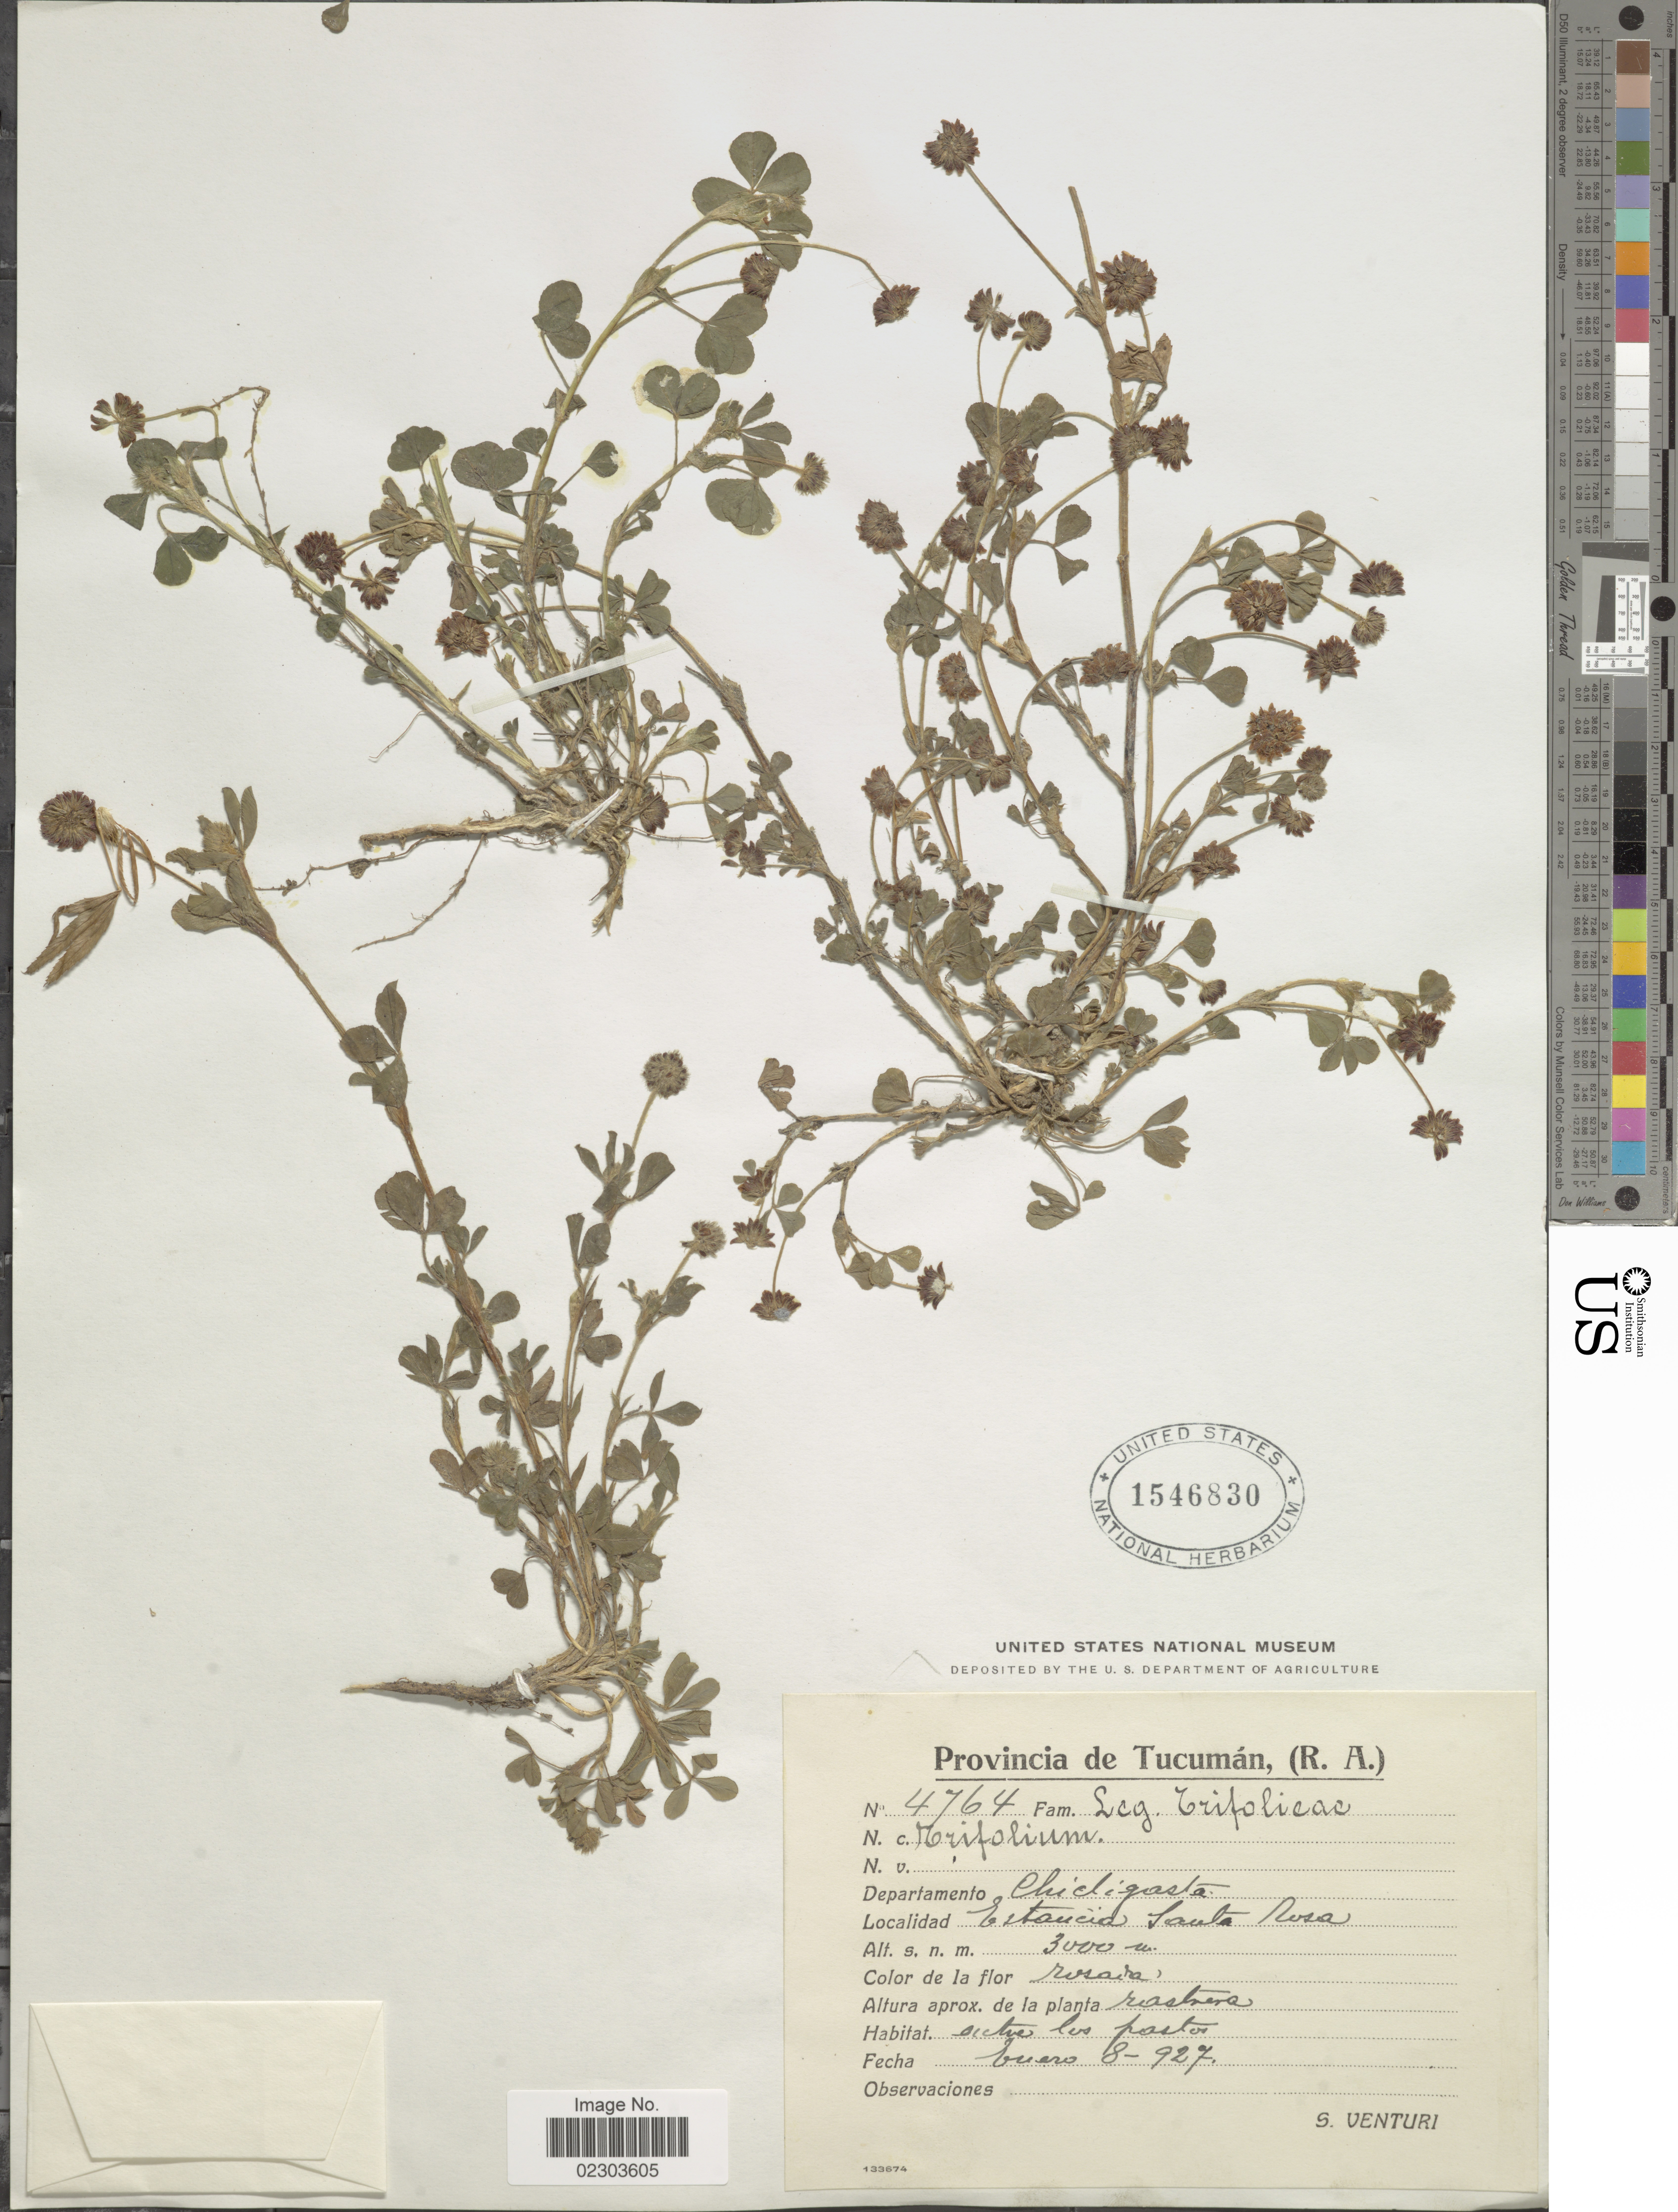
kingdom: Plantae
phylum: Tracheophyta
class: Magnoliopsida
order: Fabales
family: Fabaceae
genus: Trifolium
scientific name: Trifolium sp.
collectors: S. Venturi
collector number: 4764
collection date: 1927-02-08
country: Argentina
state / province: Tucuman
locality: (R.A.), departamento Chidigasta, Estancia Santa Rosa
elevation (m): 3000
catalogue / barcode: US 1546830